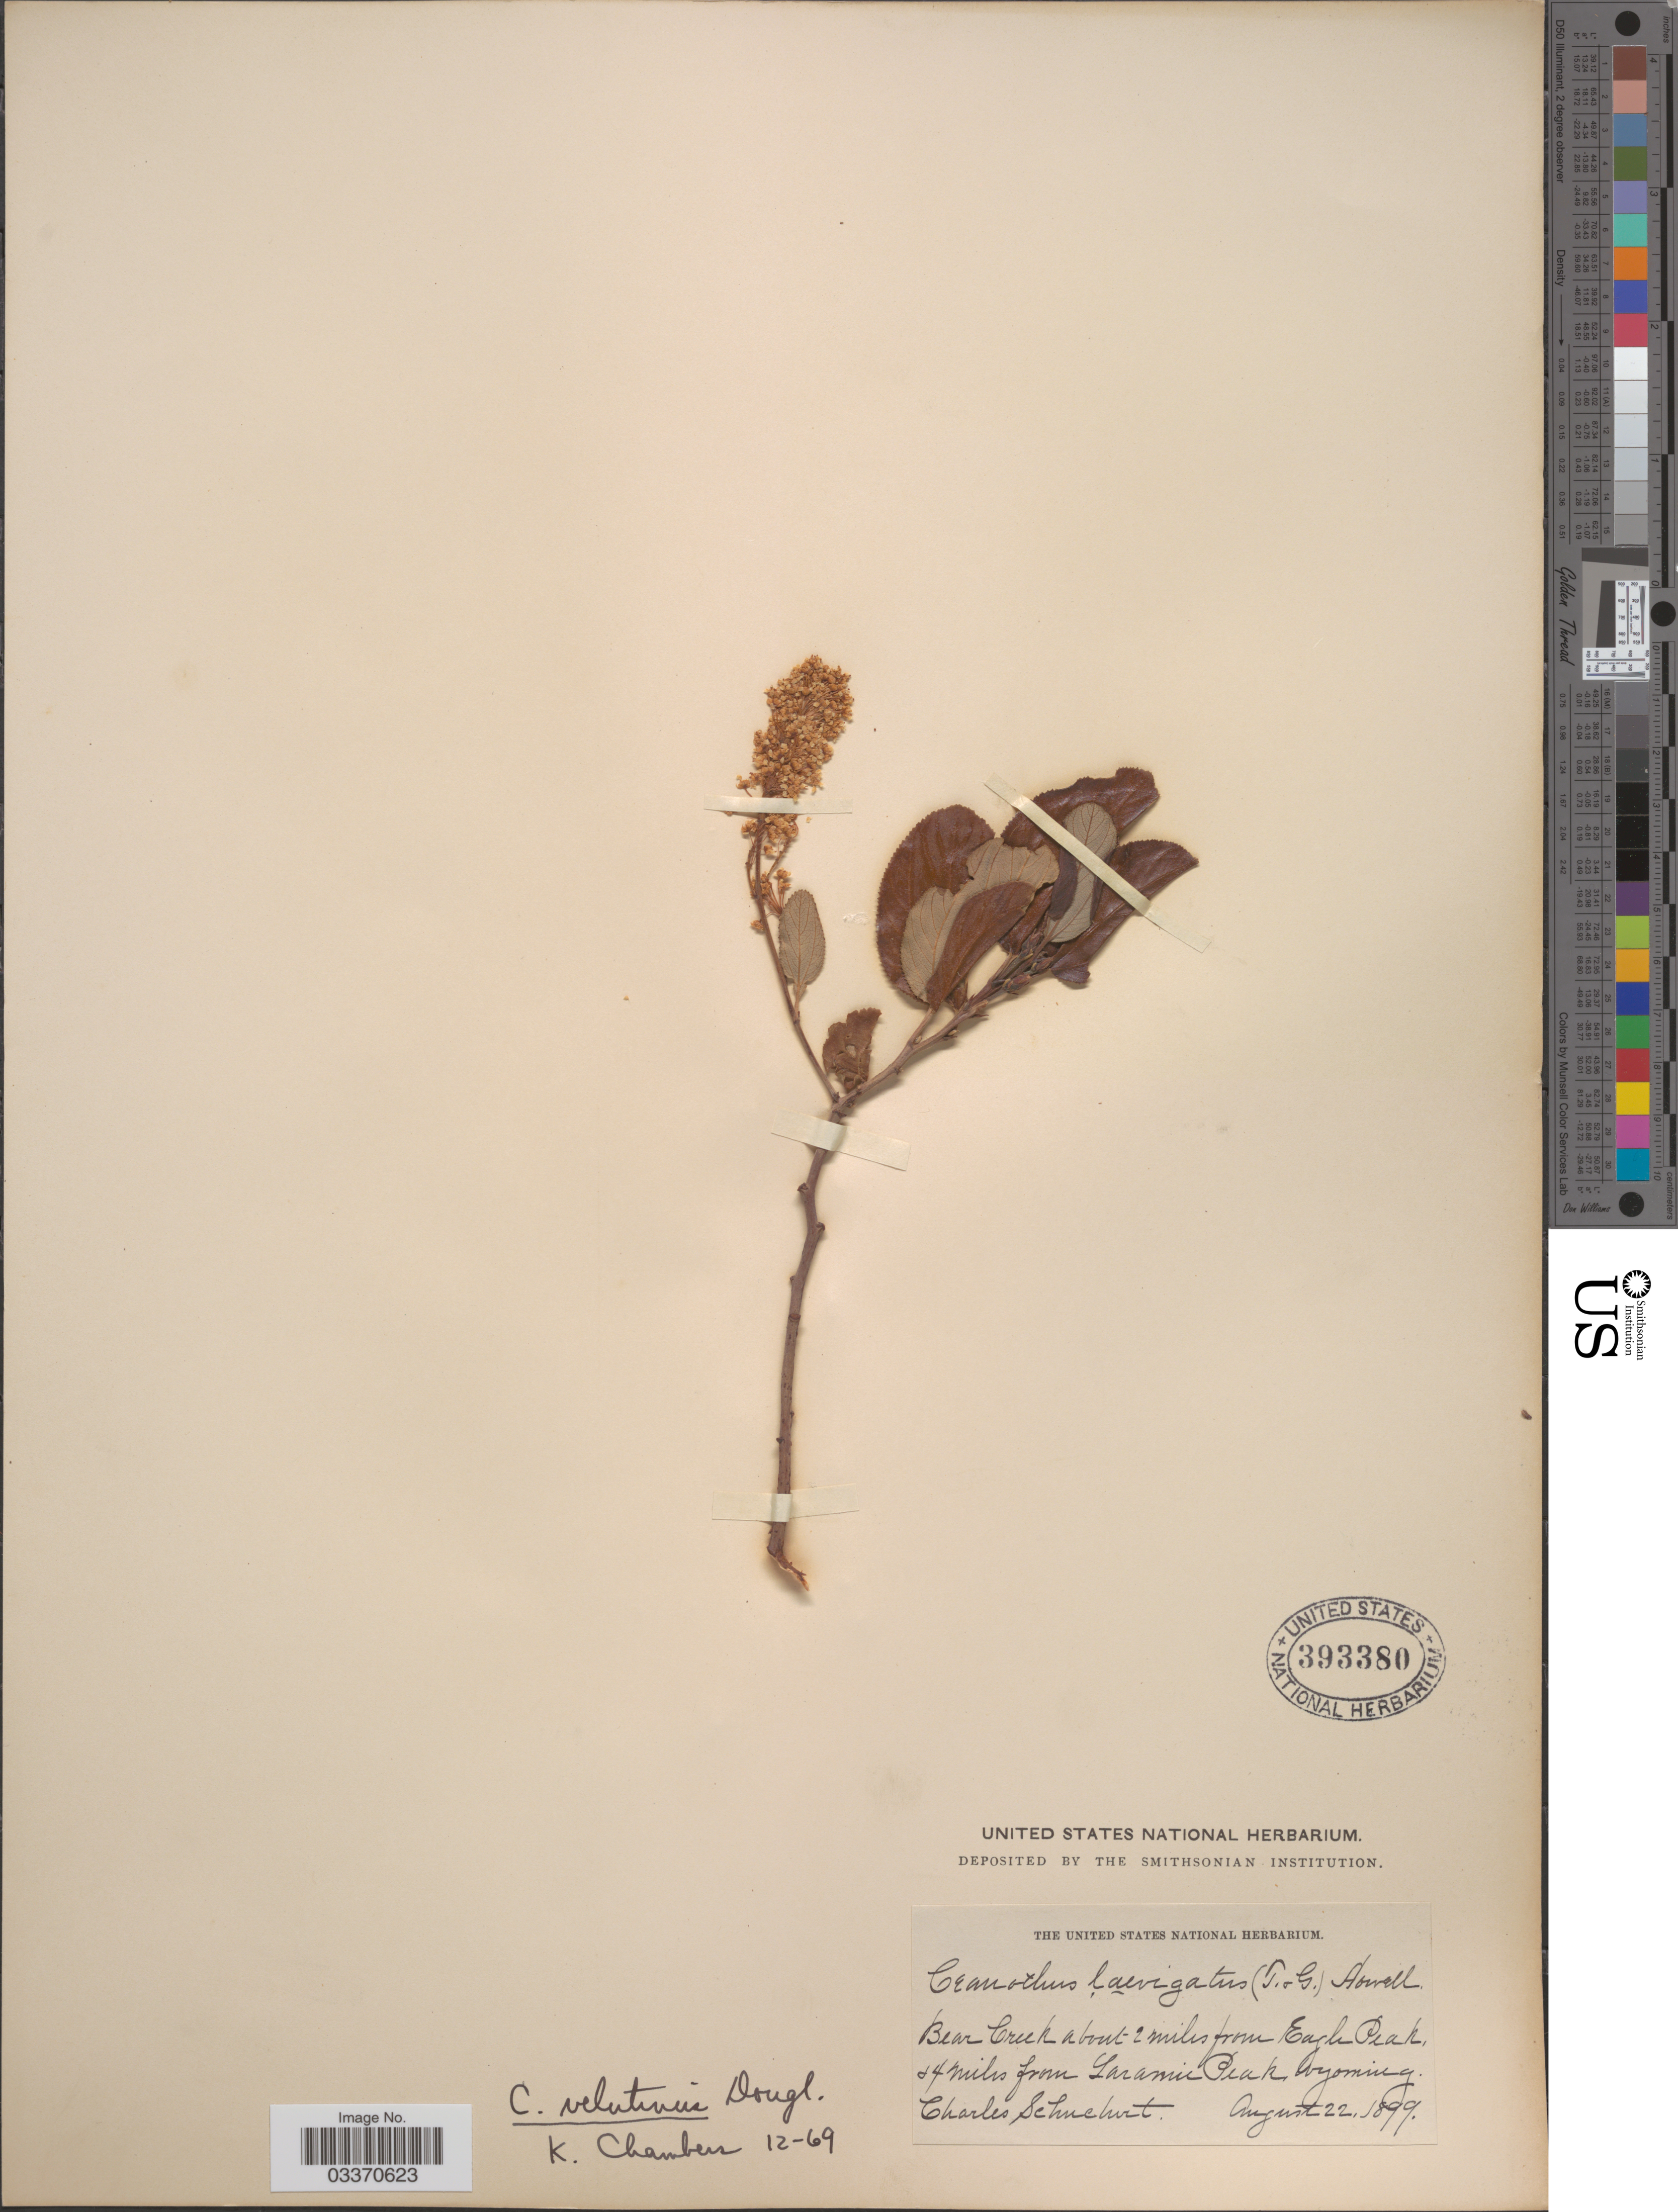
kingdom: Plantae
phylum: Tracheophyta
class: Magnoliopsida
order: Rosales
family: Rhamnaceae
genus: Ceanothus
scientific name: Ceanothus velutinus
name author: Douglas ex Hook.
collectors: C. Schuchert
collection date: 1899-08-22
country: United States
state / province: Wyoming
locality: Bear Creek about 2 miles from Eagle Peak, & 4 miles from Laramie Peak.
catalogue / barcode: US 393380